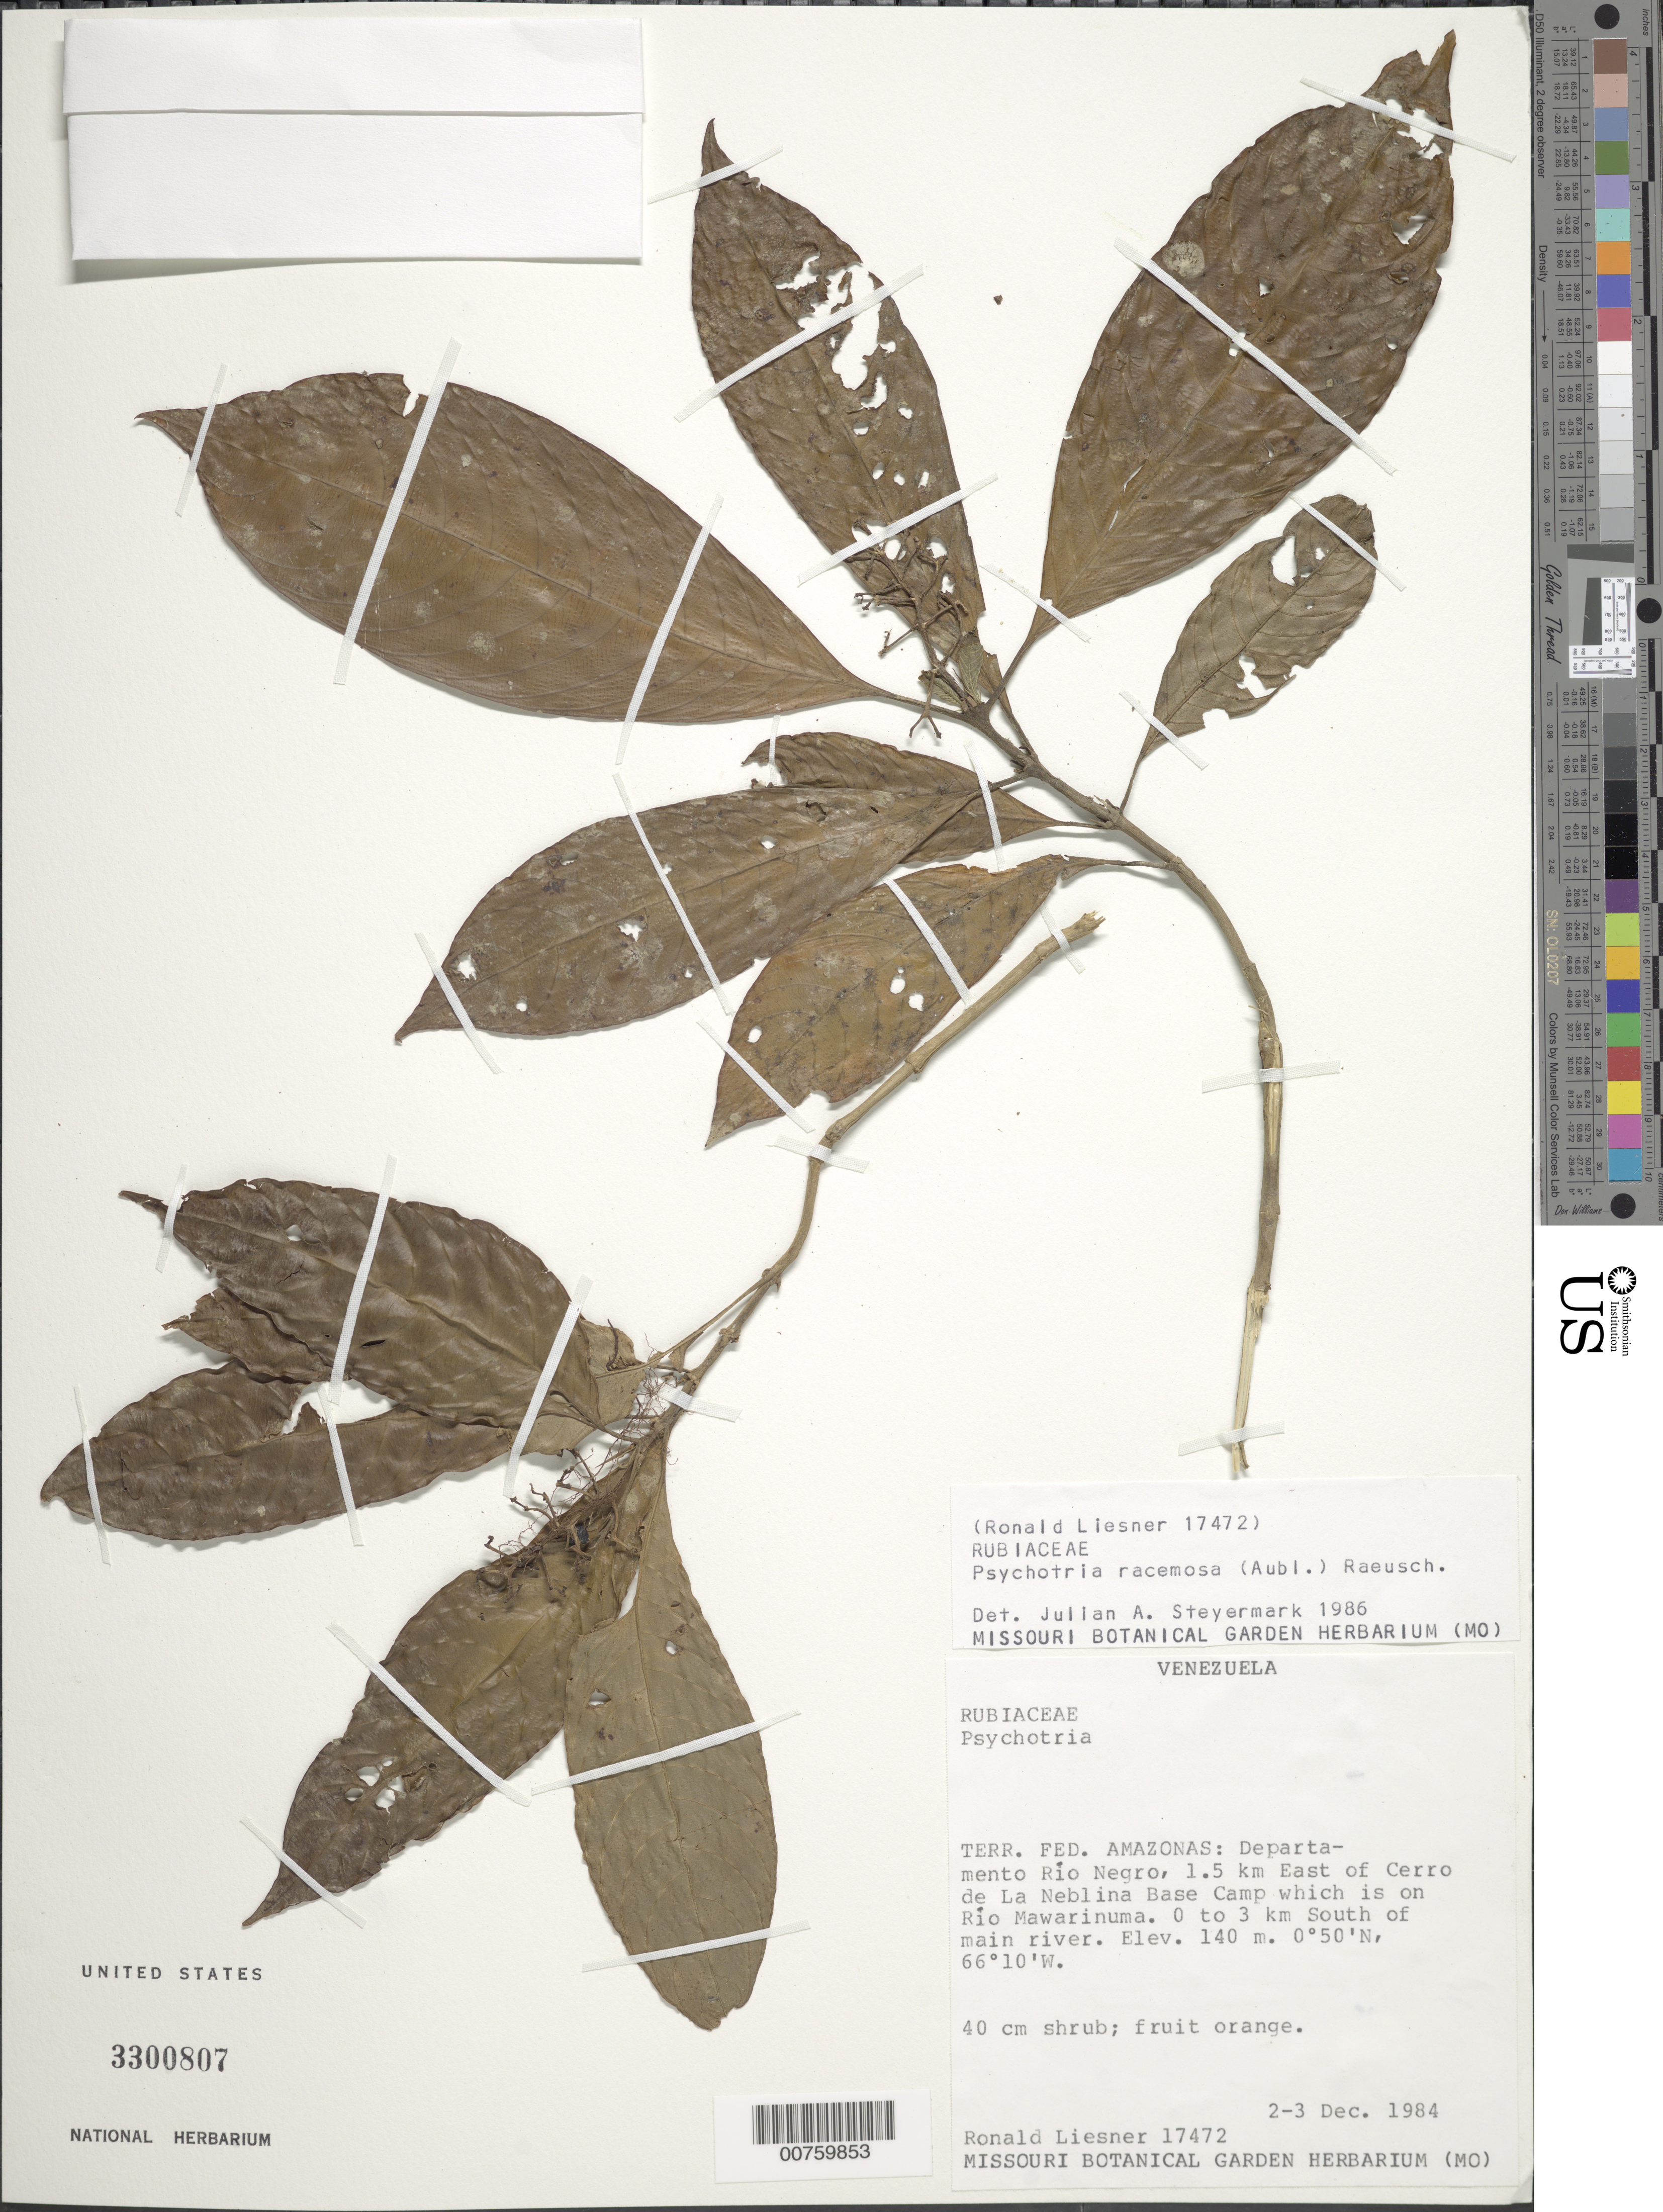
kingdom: Plantae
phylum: Tracheophyta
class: Magnoliopsida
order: Gentianales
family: Rubiaceae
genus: Psychotria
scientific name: Psychotria racemosa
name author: Rich.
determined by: Steyermark, Julian A., (VEN)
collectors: R. L. Liesner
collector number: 17472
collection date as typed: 2-Dec-84 to 3-Dec-84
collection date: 1984-12-02/1984-12-03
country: Venezuela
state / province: Amazonas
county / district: Río Negro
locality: Río Mawarinuma, 1.5 km E of Cerro de La Neblina Base Camp, 0-3 km S of main river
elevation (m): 140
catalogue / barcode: US 3300807